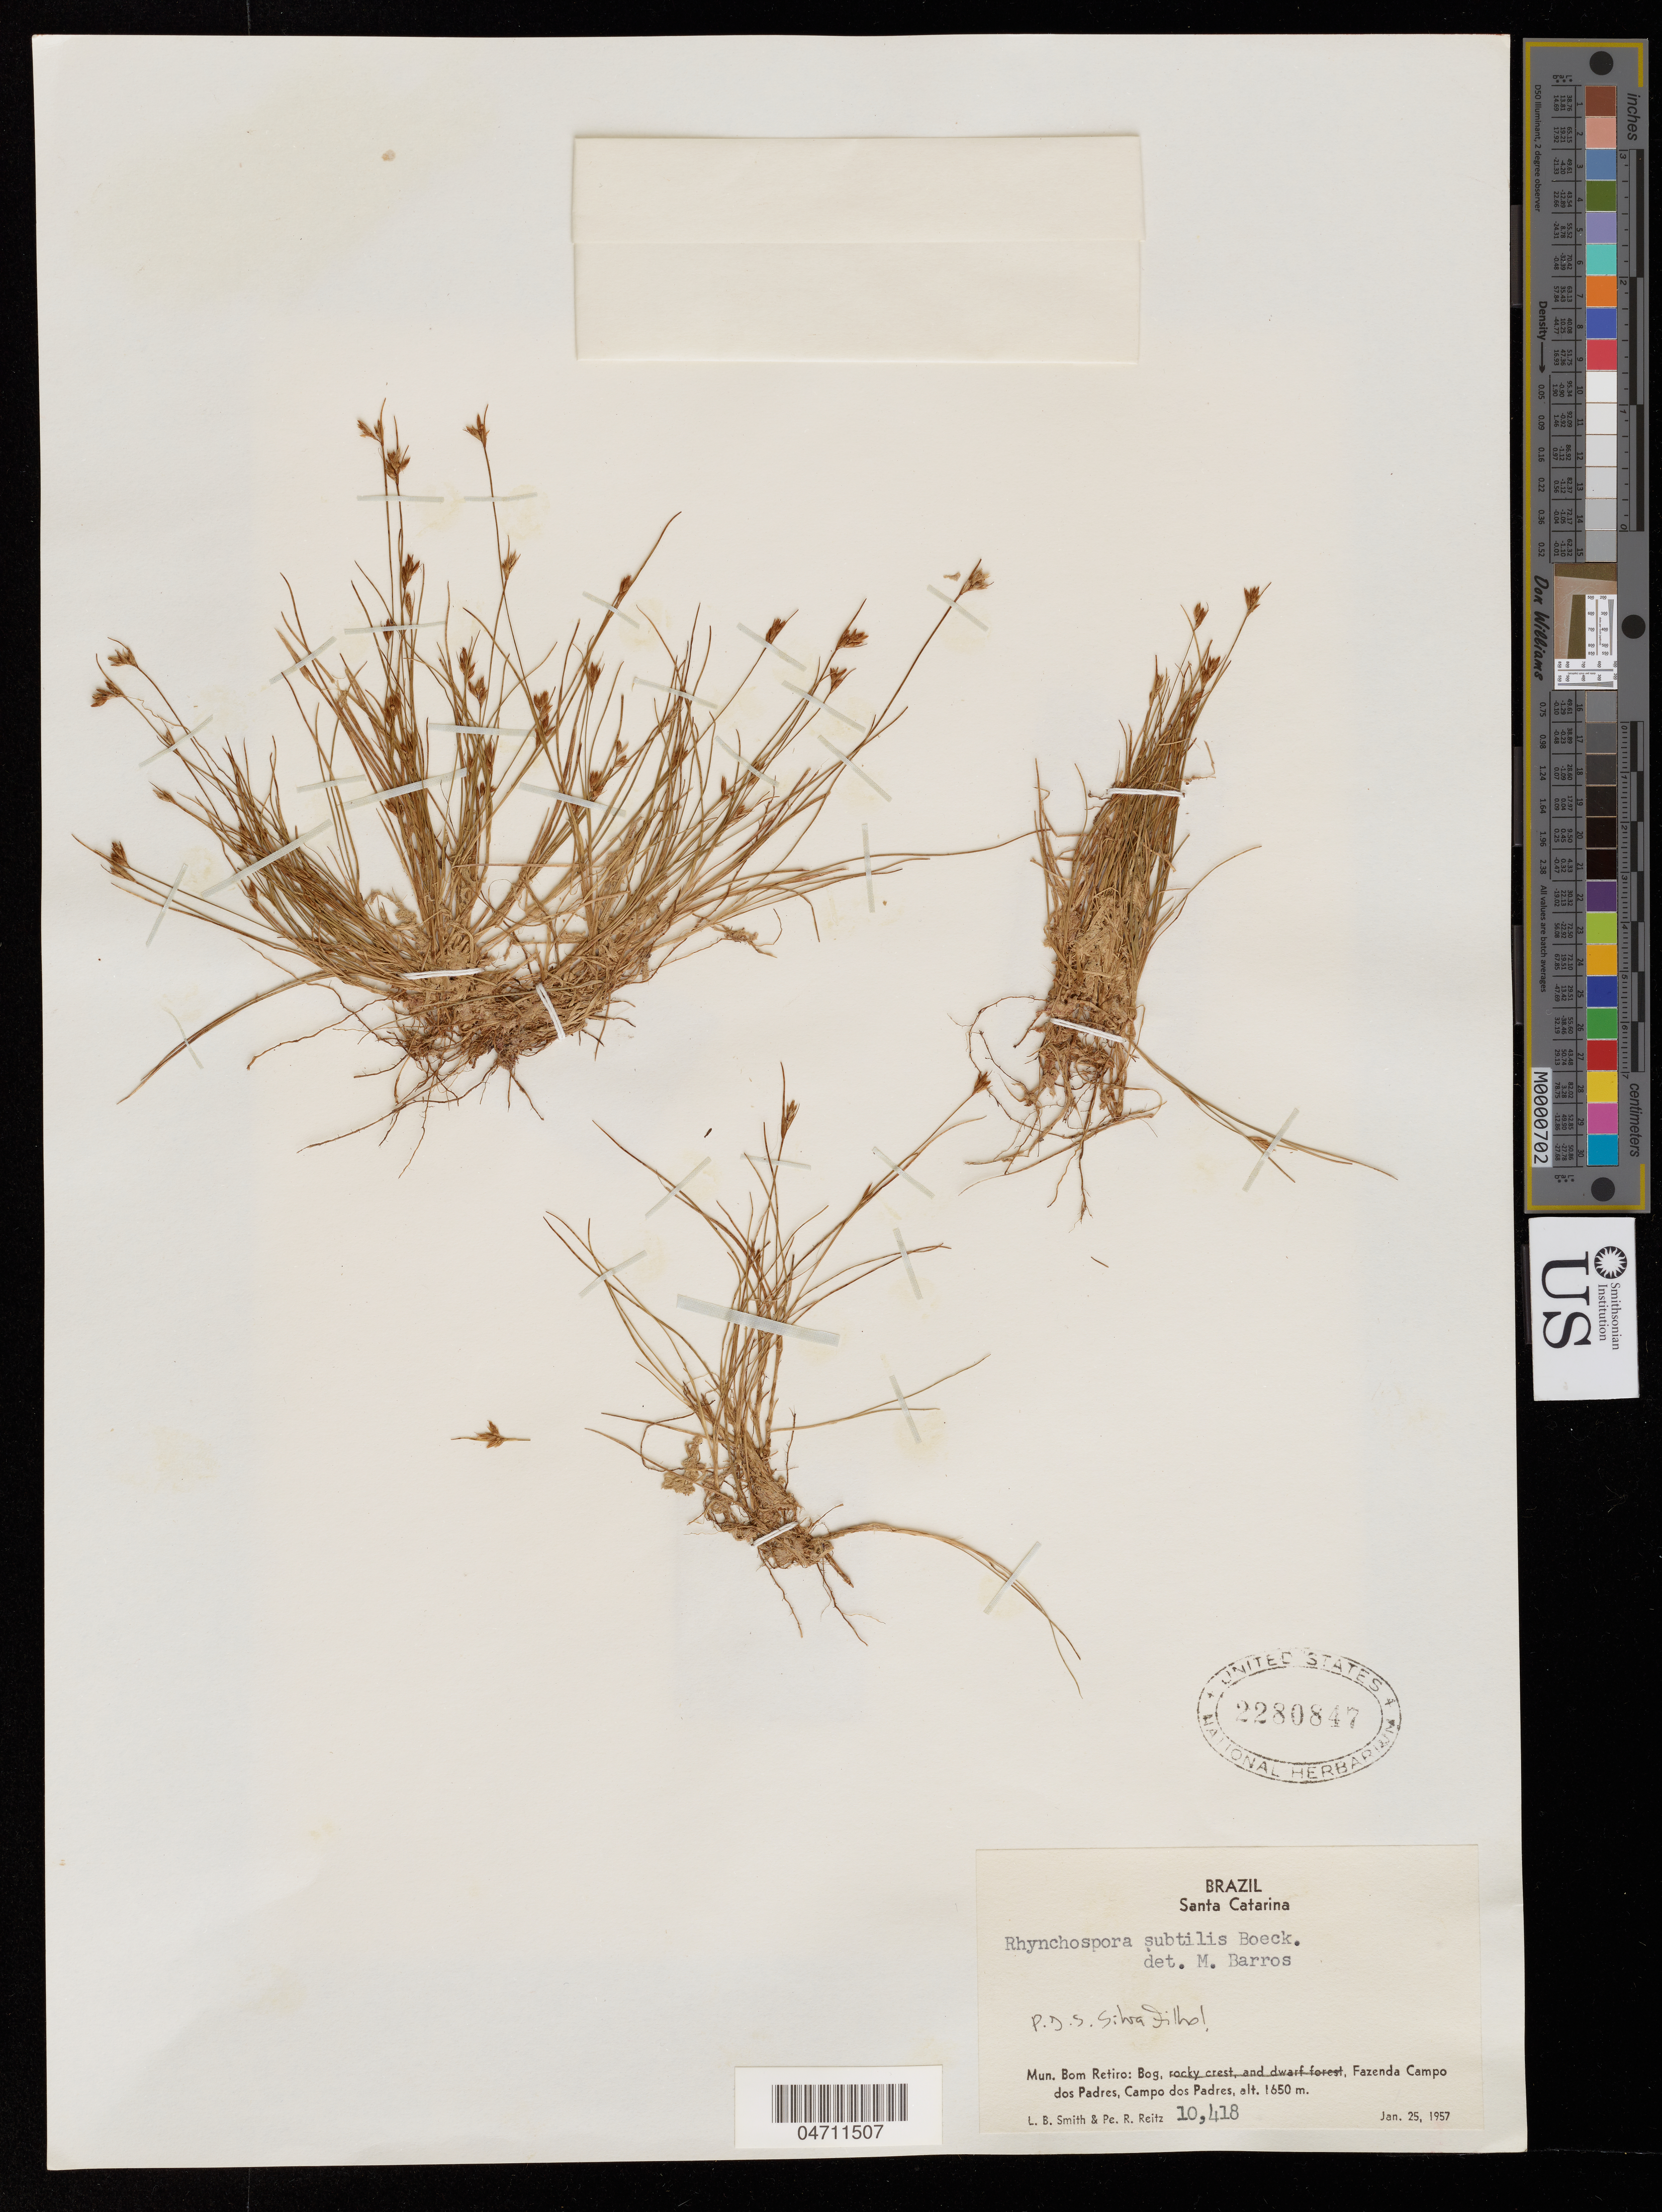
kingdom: Plantae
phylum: Tracheophyta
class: Liliopsida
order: Poales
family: Cyperaceae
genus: Rhynchospora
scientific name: Rhynchospora subtilis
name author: Boeckeler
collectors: L. Smith & R. Reitz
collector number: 10418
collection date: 1957-01-25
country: Brazil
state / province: Santa Catarina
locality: Mun. Bom Retiro: Bog, Fazenda Campo dos Padres, Campo dos Padres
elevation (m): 1650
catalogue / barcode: US 2280847